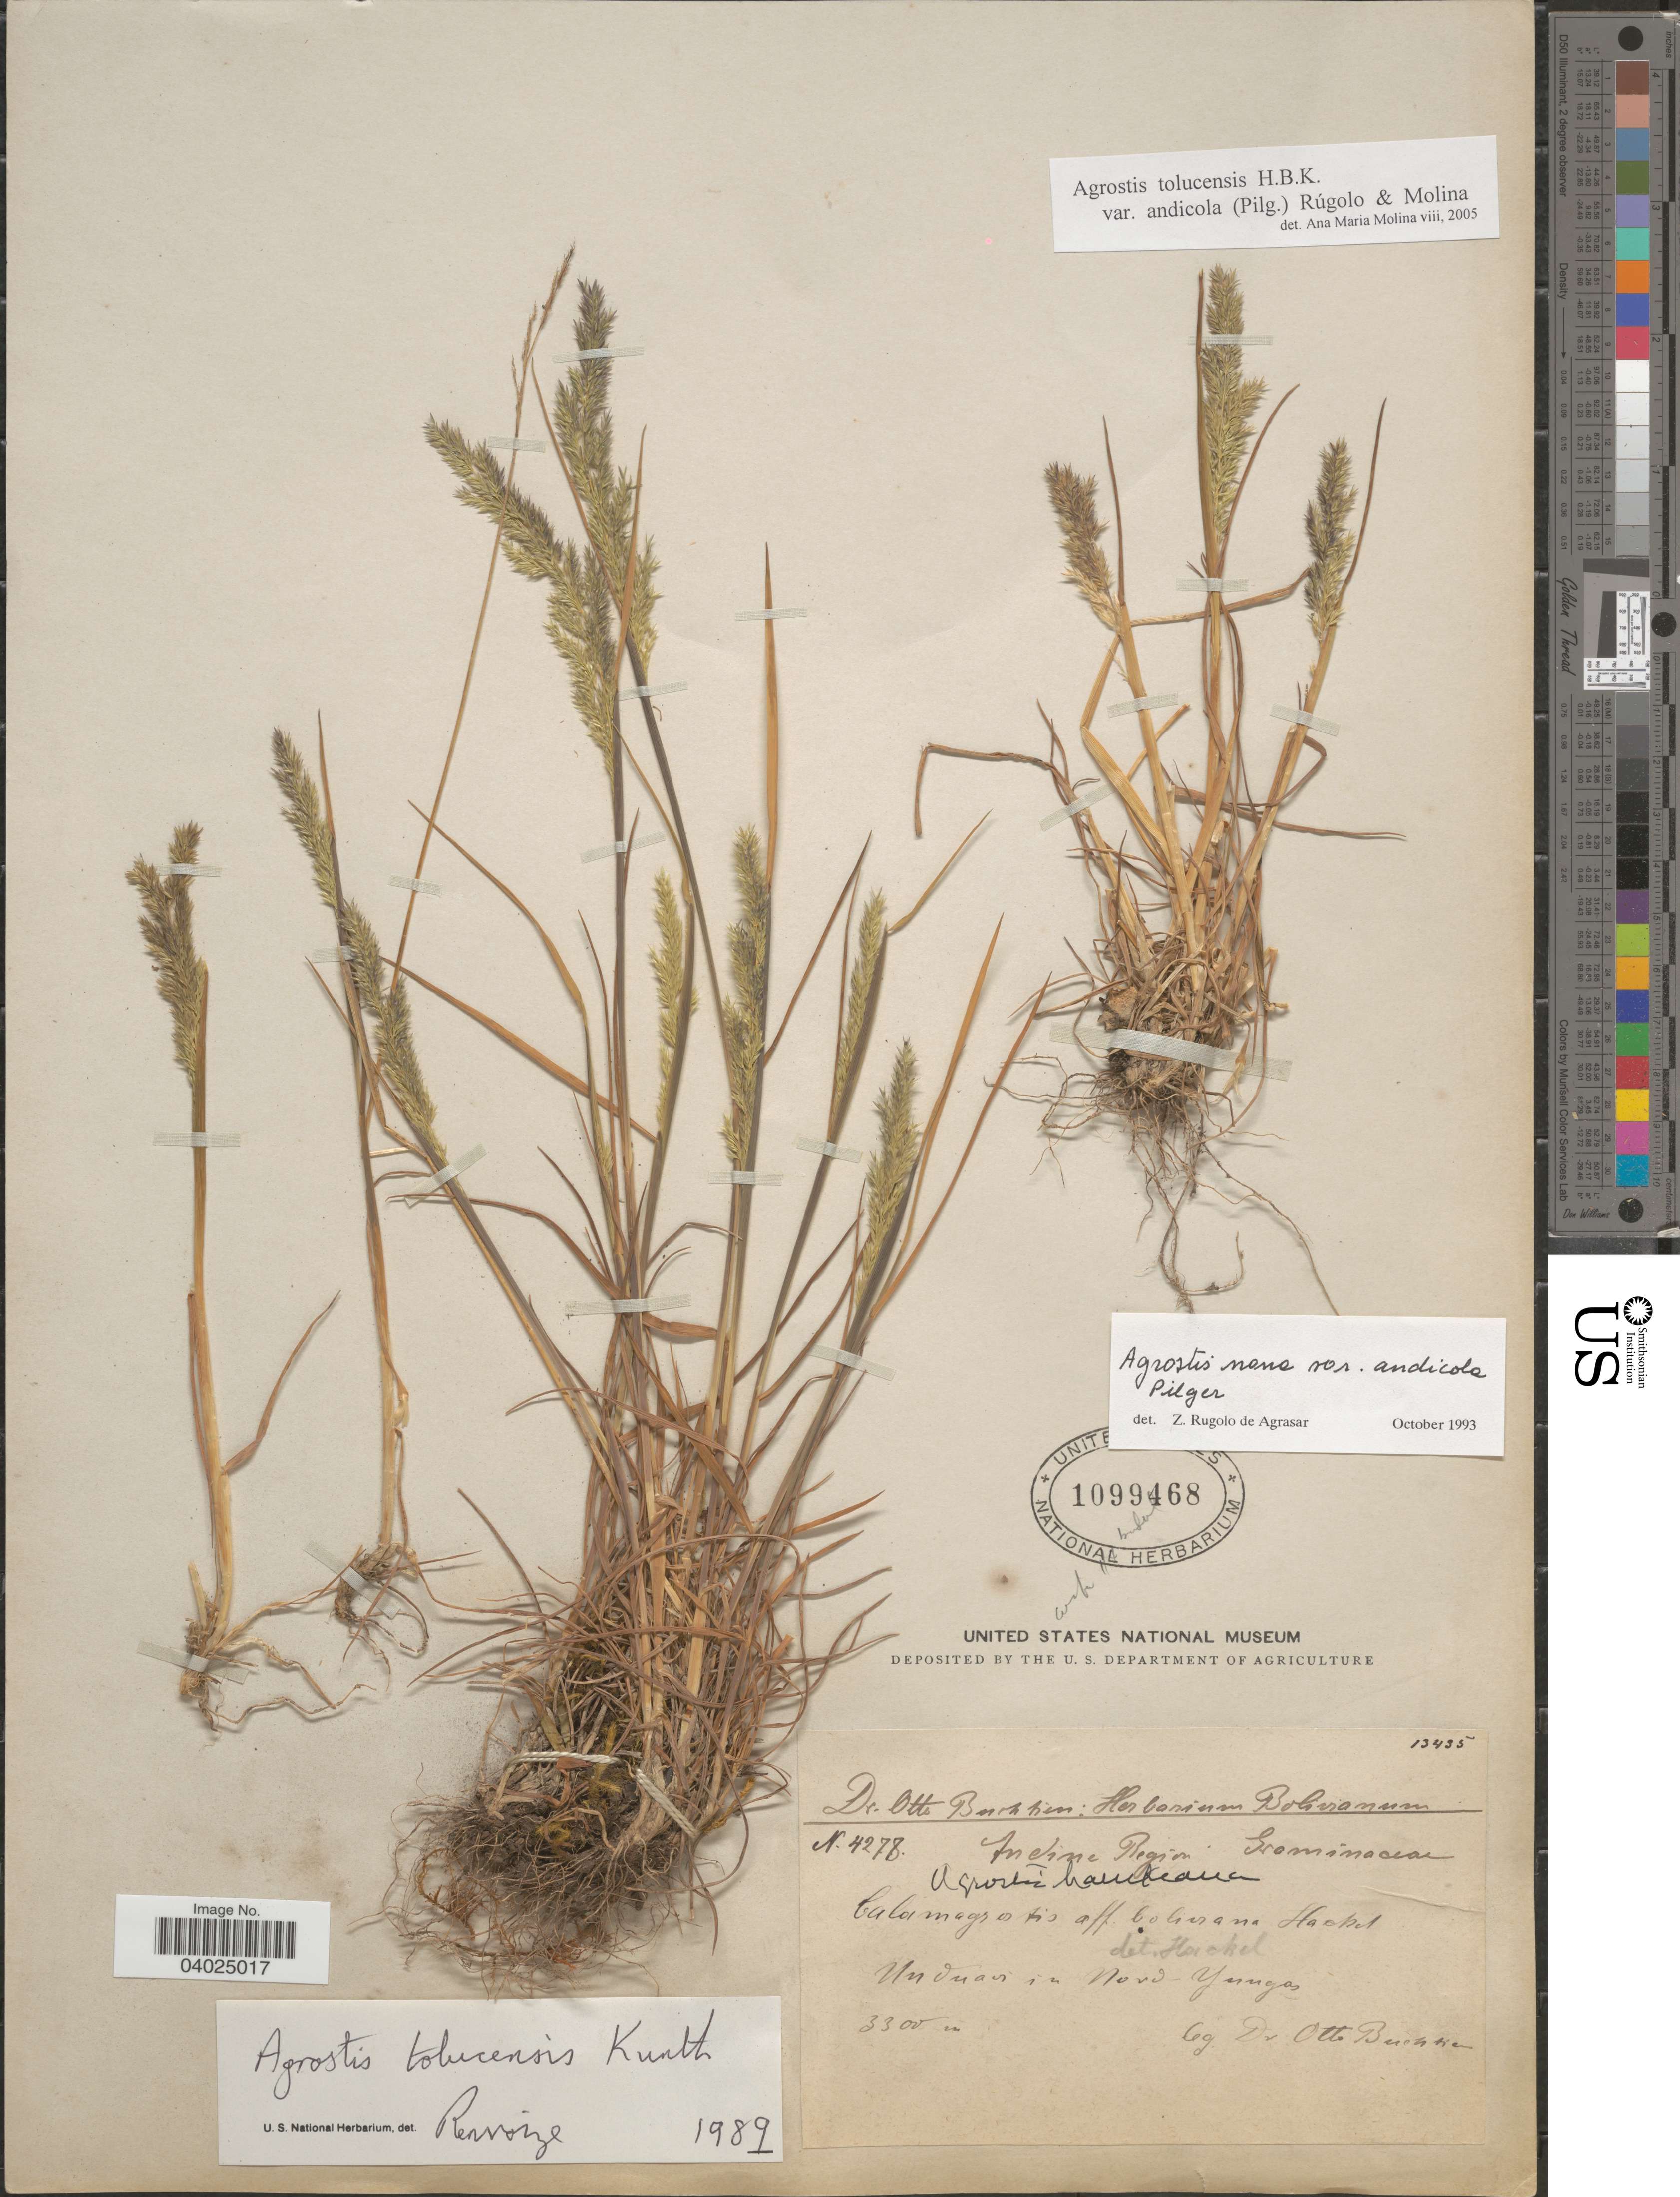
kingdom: Plantae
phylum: Tracheophyta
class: Liliopsida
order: Poales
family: Poaceae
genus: Agrostis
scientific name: Agrostis tolucensis var. andicola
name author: (Pilg.) Rúgolo & A.M. Molina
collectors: O. Buchtien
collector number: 4278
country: Bolivia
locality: Andine Region. Unduavi in Nord-Yungas.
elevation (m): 3300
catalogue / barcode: US 1099468